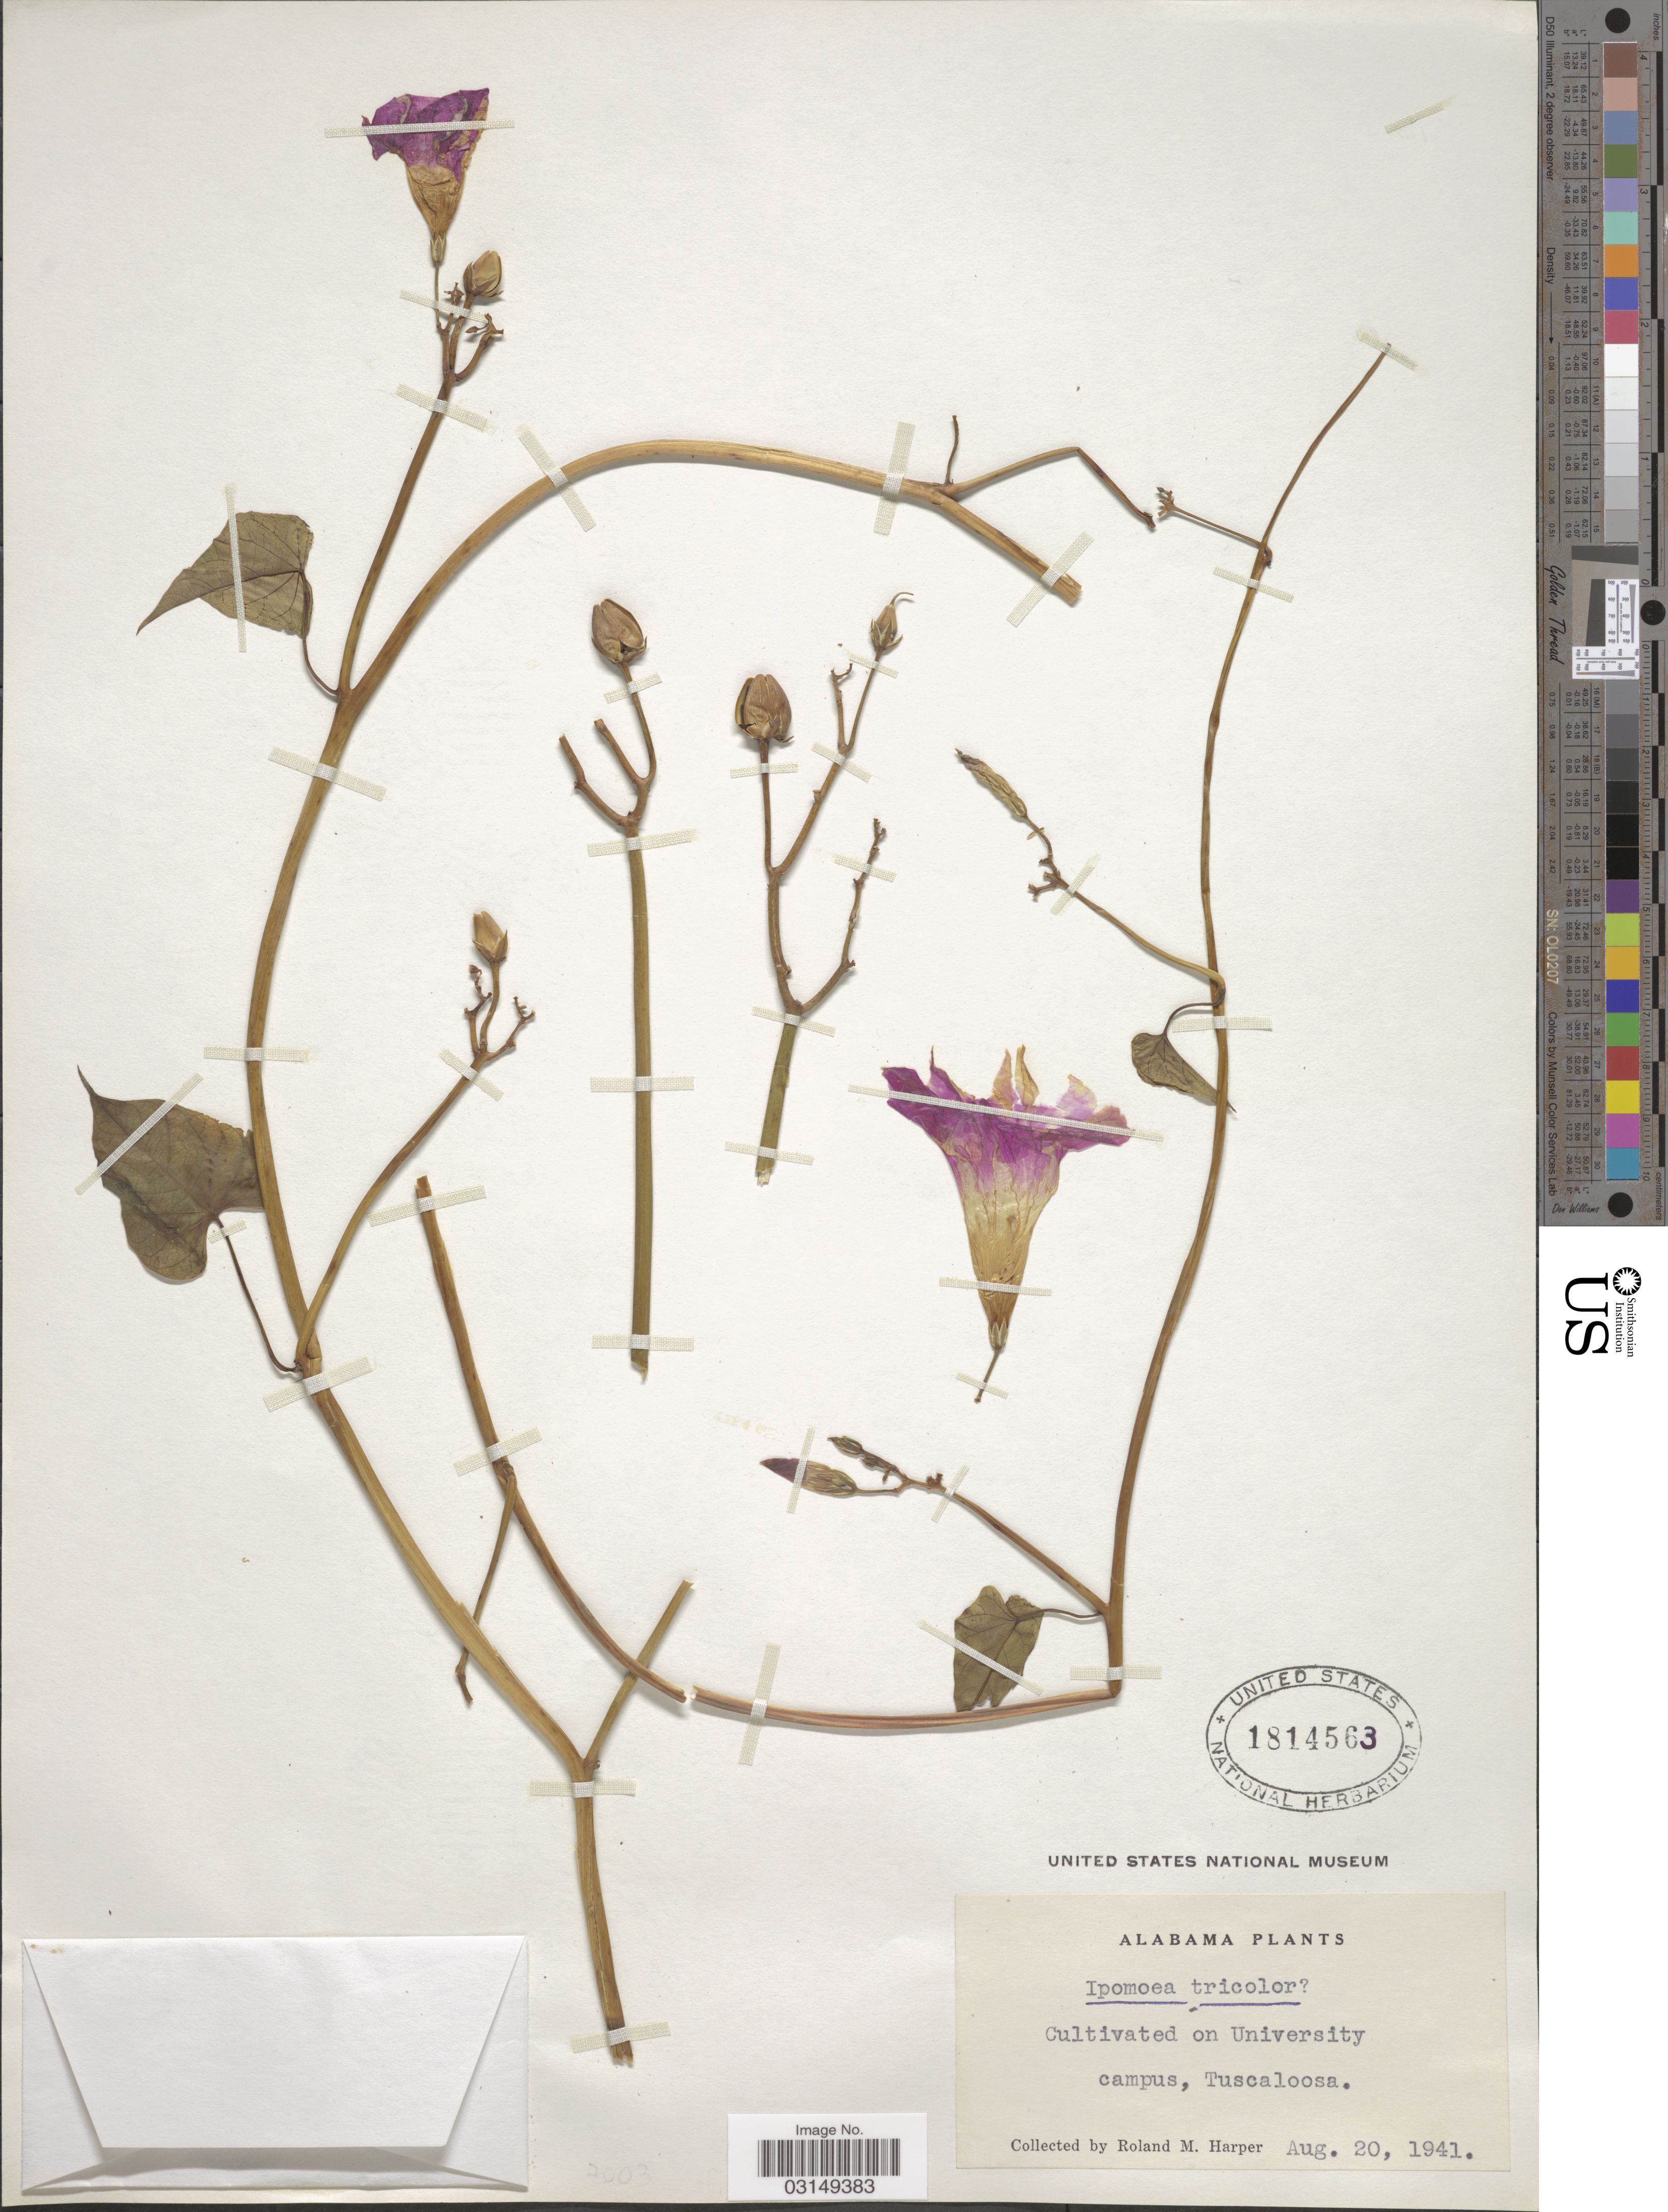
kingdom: Plantae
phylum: Tracheophyta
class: Magnoliopsida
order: Solanales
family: Convolvulaceae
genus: Ipomoea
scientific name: Ipomoea sp.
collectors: R. M. Harper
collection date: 1941-08-20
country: United States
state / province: Alabama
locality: Cultivated on University campus, Tuscaloosa.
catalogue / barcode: US 1814563